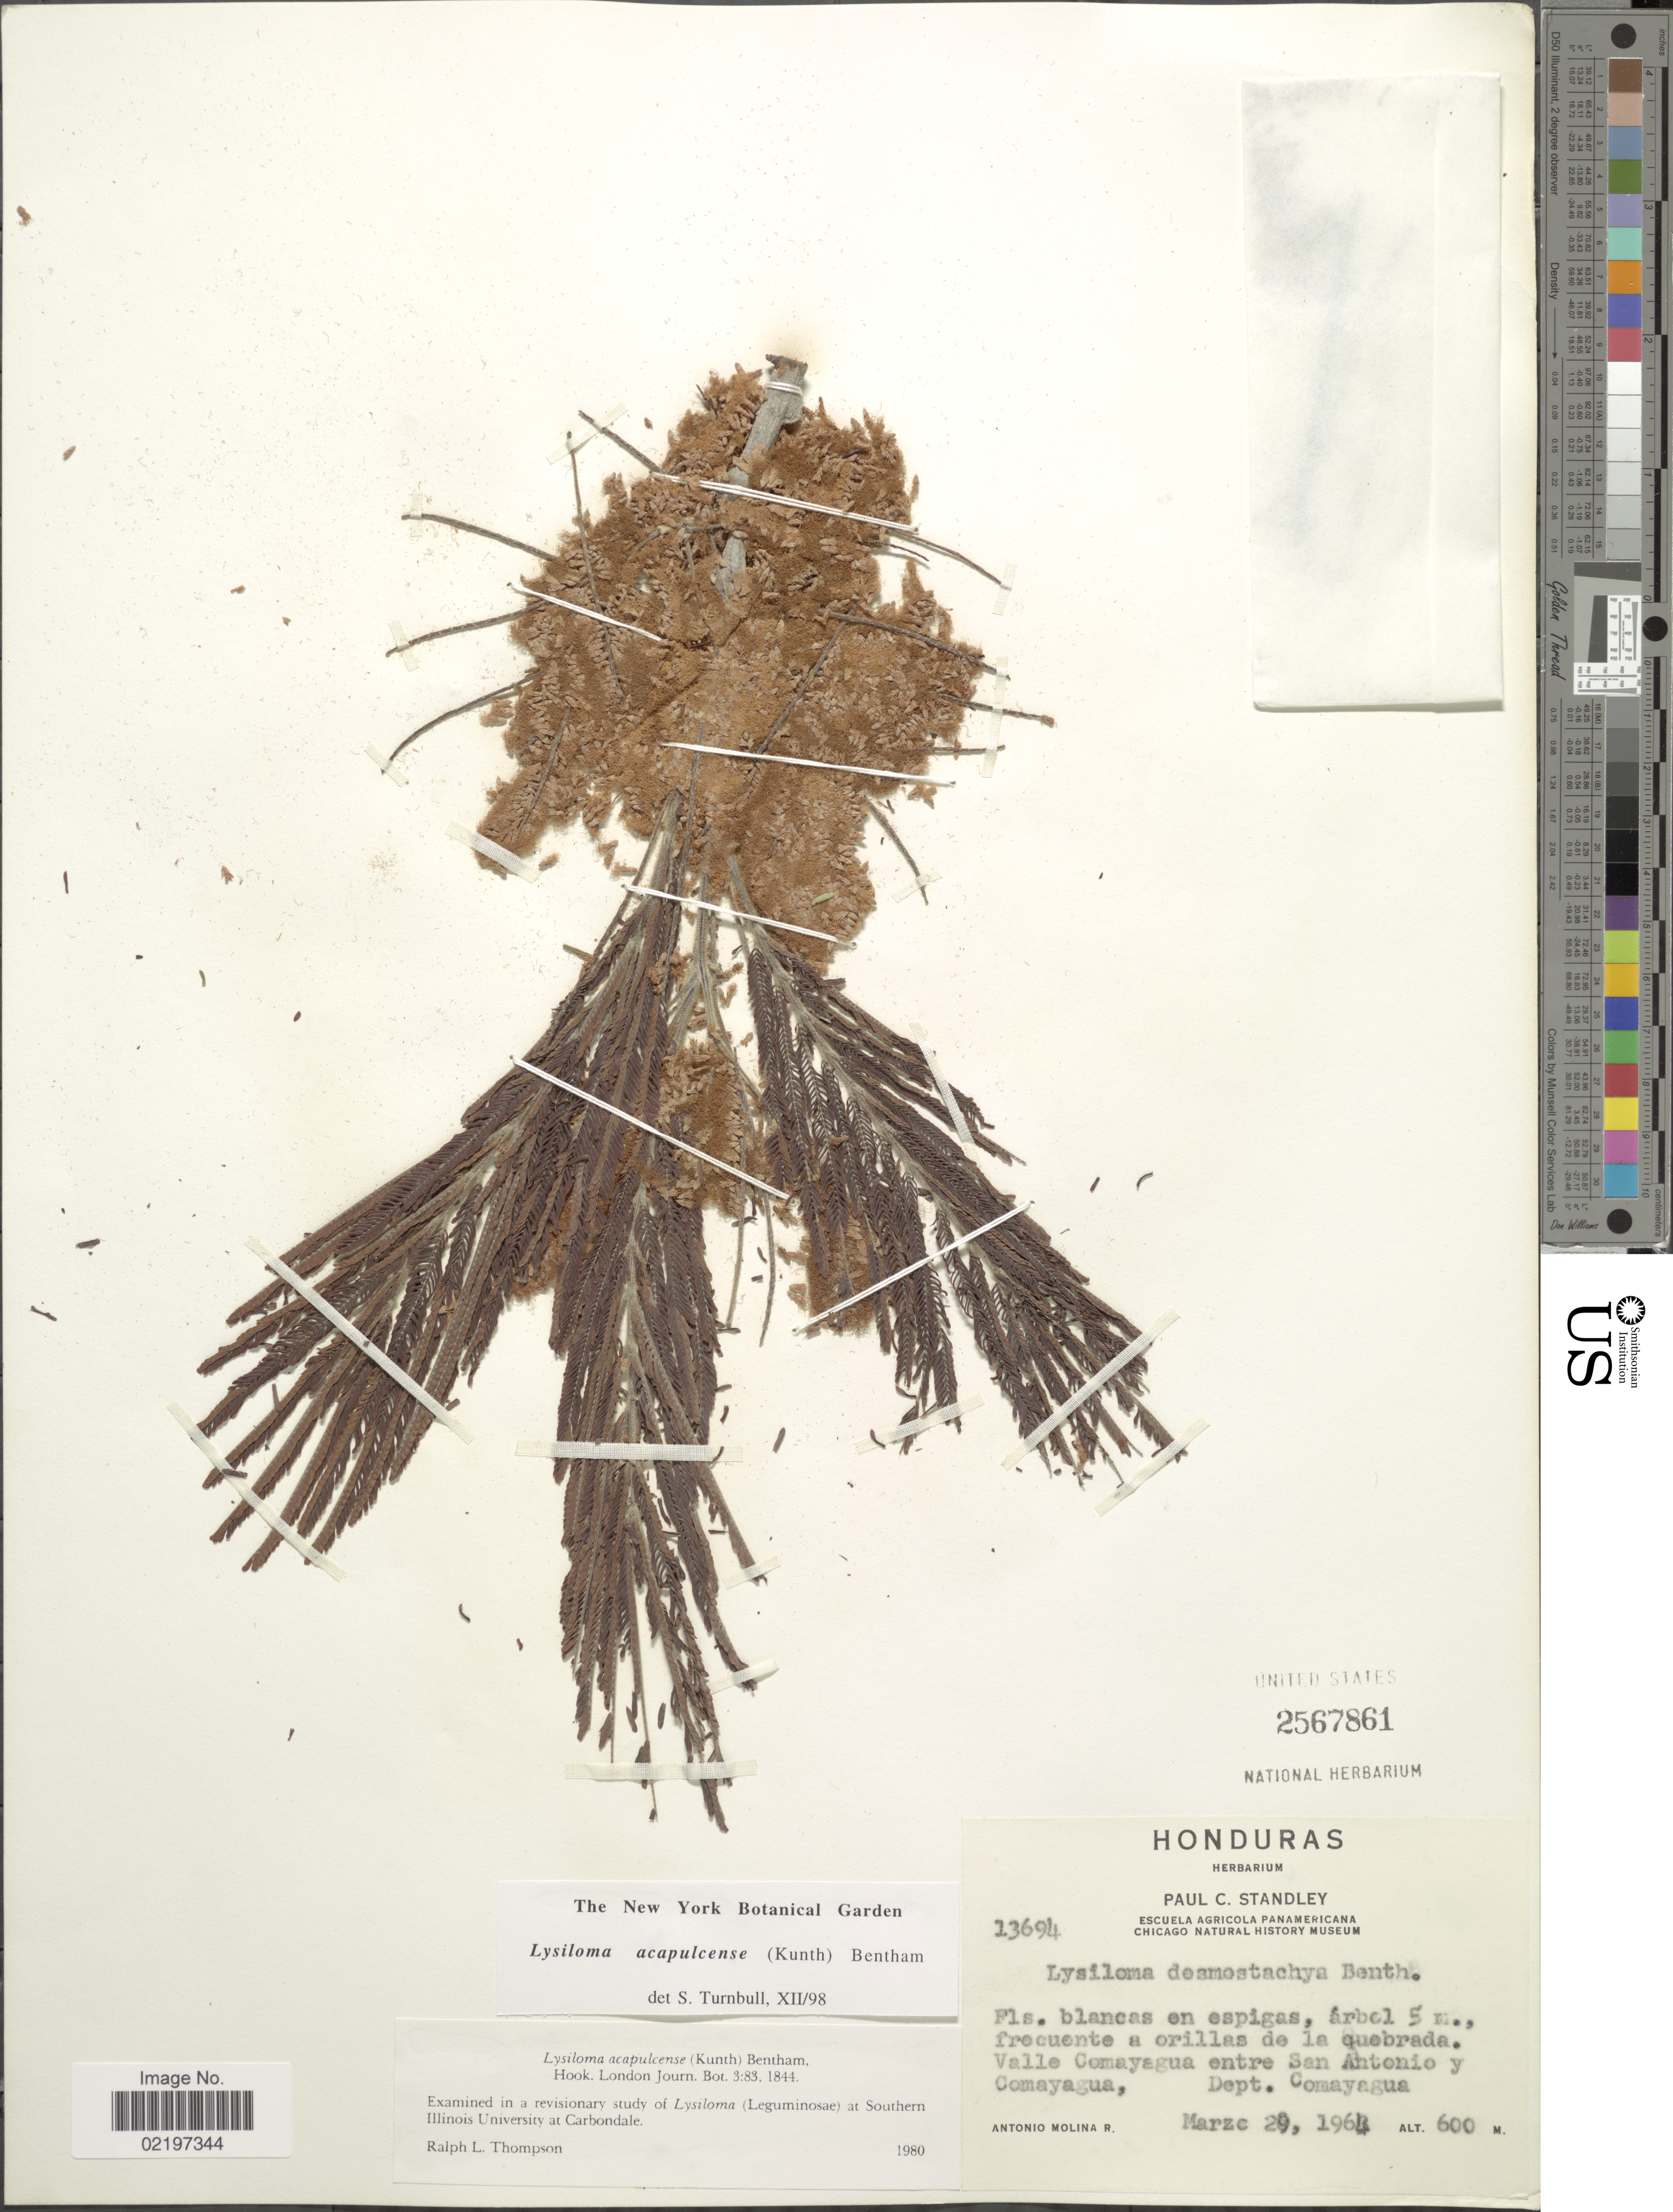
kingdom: Plantae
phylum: Tracheophyta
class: Magnoliopsida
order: Fabales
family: Fabaceae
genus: Lysiloma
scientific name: Lysiloma acapulcense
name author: (Kunth) Benth.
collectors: A. Molina R.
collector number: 13694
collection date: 1963-03-29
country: Honduras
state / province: Comayagua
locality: Frecuente a orillas de la quebrada, Valle Comayagua entre San Antonio y Comayagua, Dept. Comayagua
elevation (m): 600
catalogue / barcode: US 2567861